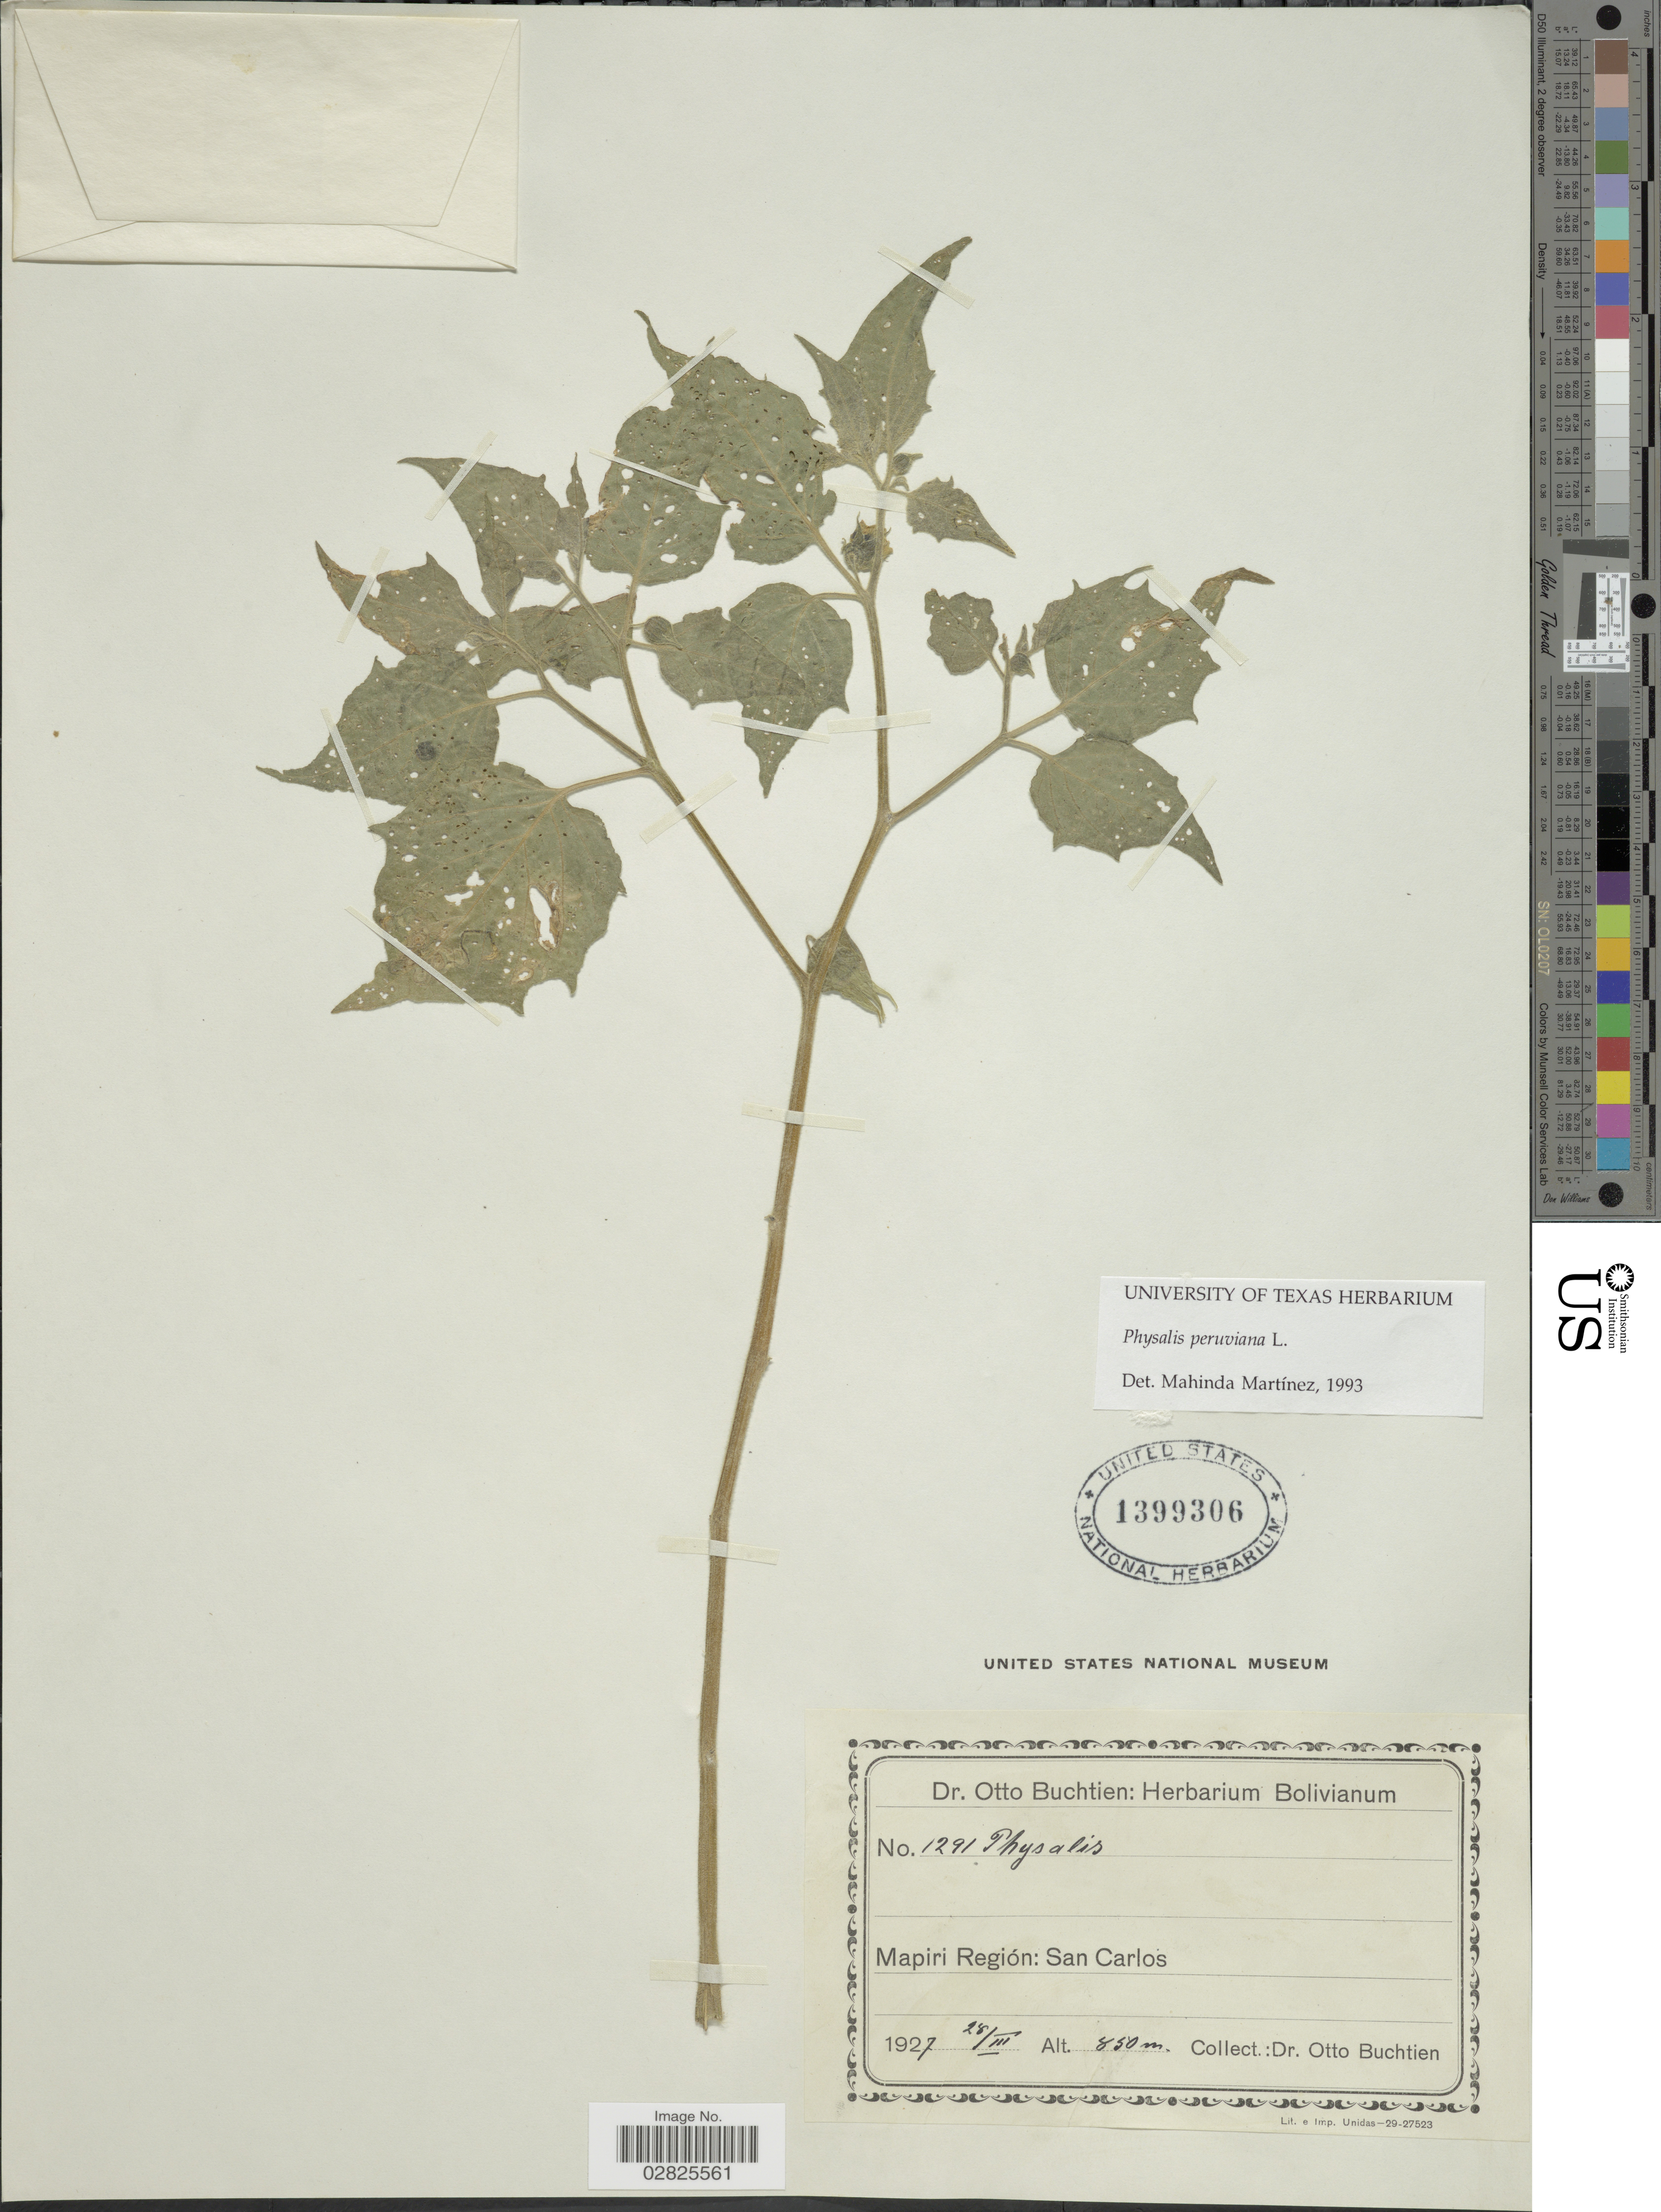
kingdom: Plantae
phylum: Tracheophyta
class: Magnoliopsida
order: Solanales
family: Solanaceae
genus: Physalis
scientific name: Physalis peruviana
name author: L.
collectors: O. Buchtien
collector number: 1291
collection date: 1927-03-28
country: Bolivia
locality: Mapiri Región: San Carlos.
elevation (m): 850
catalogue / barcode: US 1399306